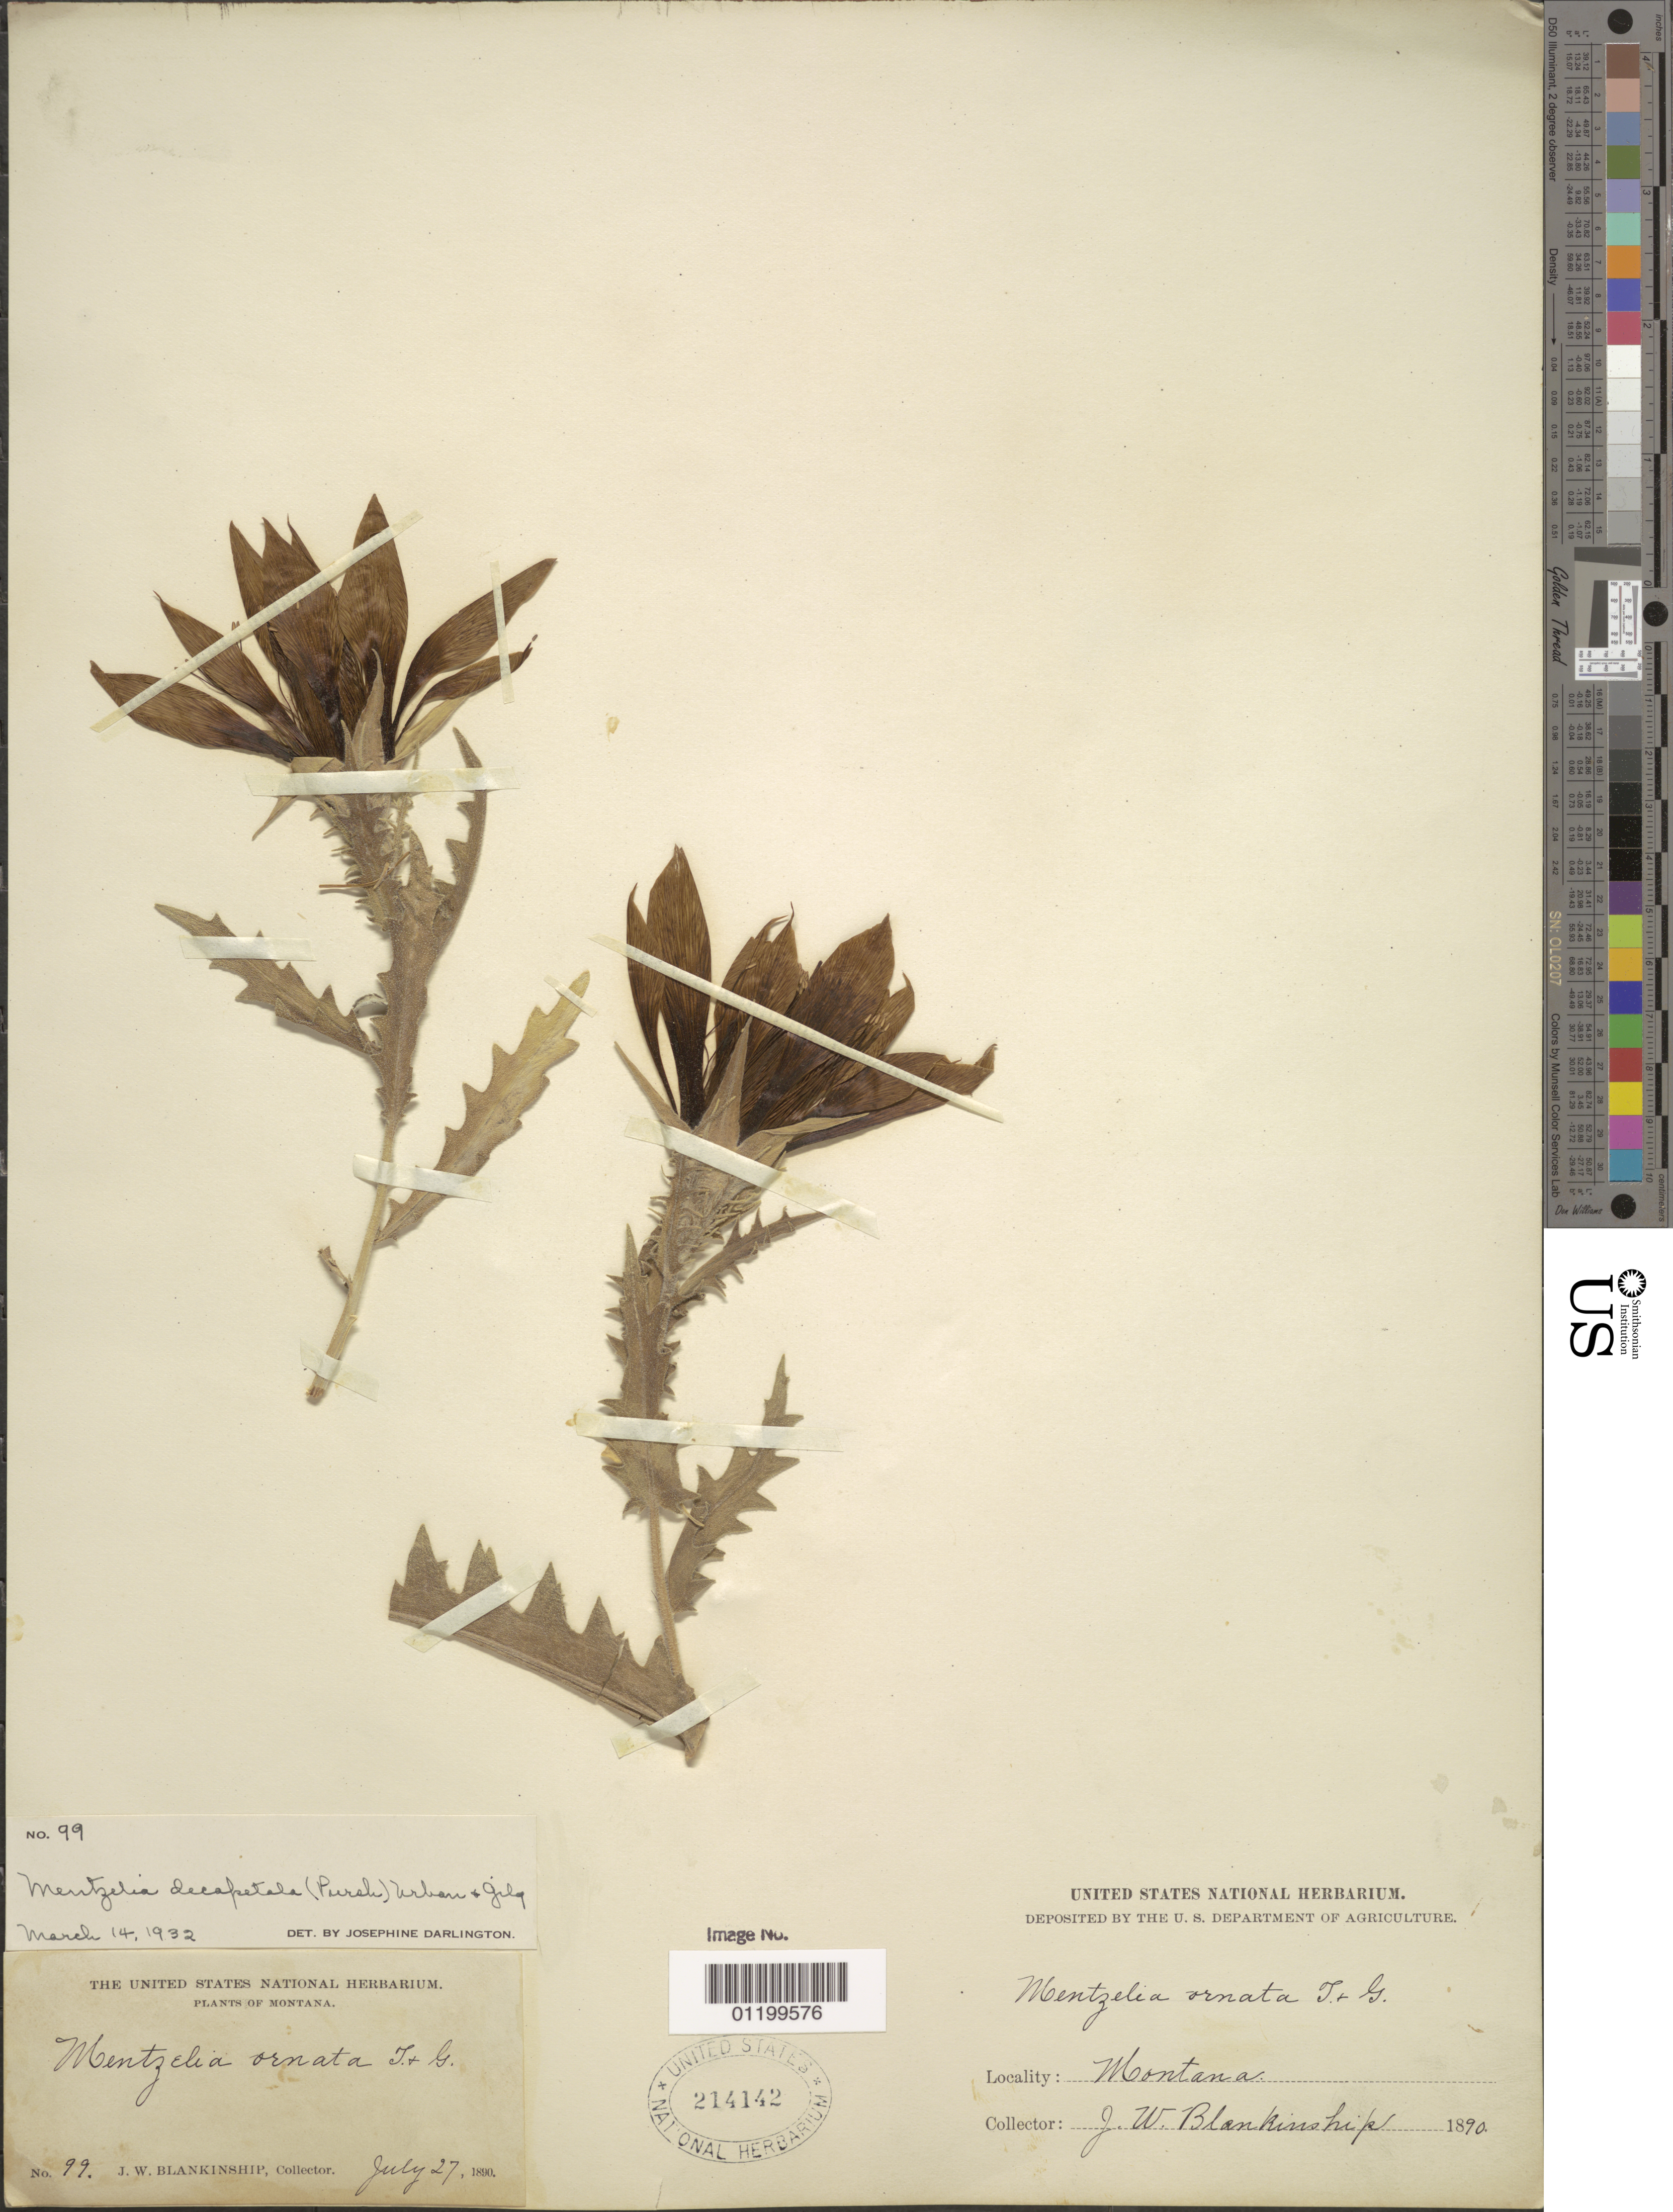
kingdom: Plantae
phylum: Tracheophyta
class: Magnoliopsida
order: Cornales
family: Loasaceae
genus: Mentzelia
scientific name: Mentzelia decapetala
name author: (Sims) Urb.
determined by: Darlington, J.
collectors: J. W. Blankinship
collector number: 99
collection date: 1890-07-27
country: United States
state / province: Montana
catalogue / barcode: US 214142